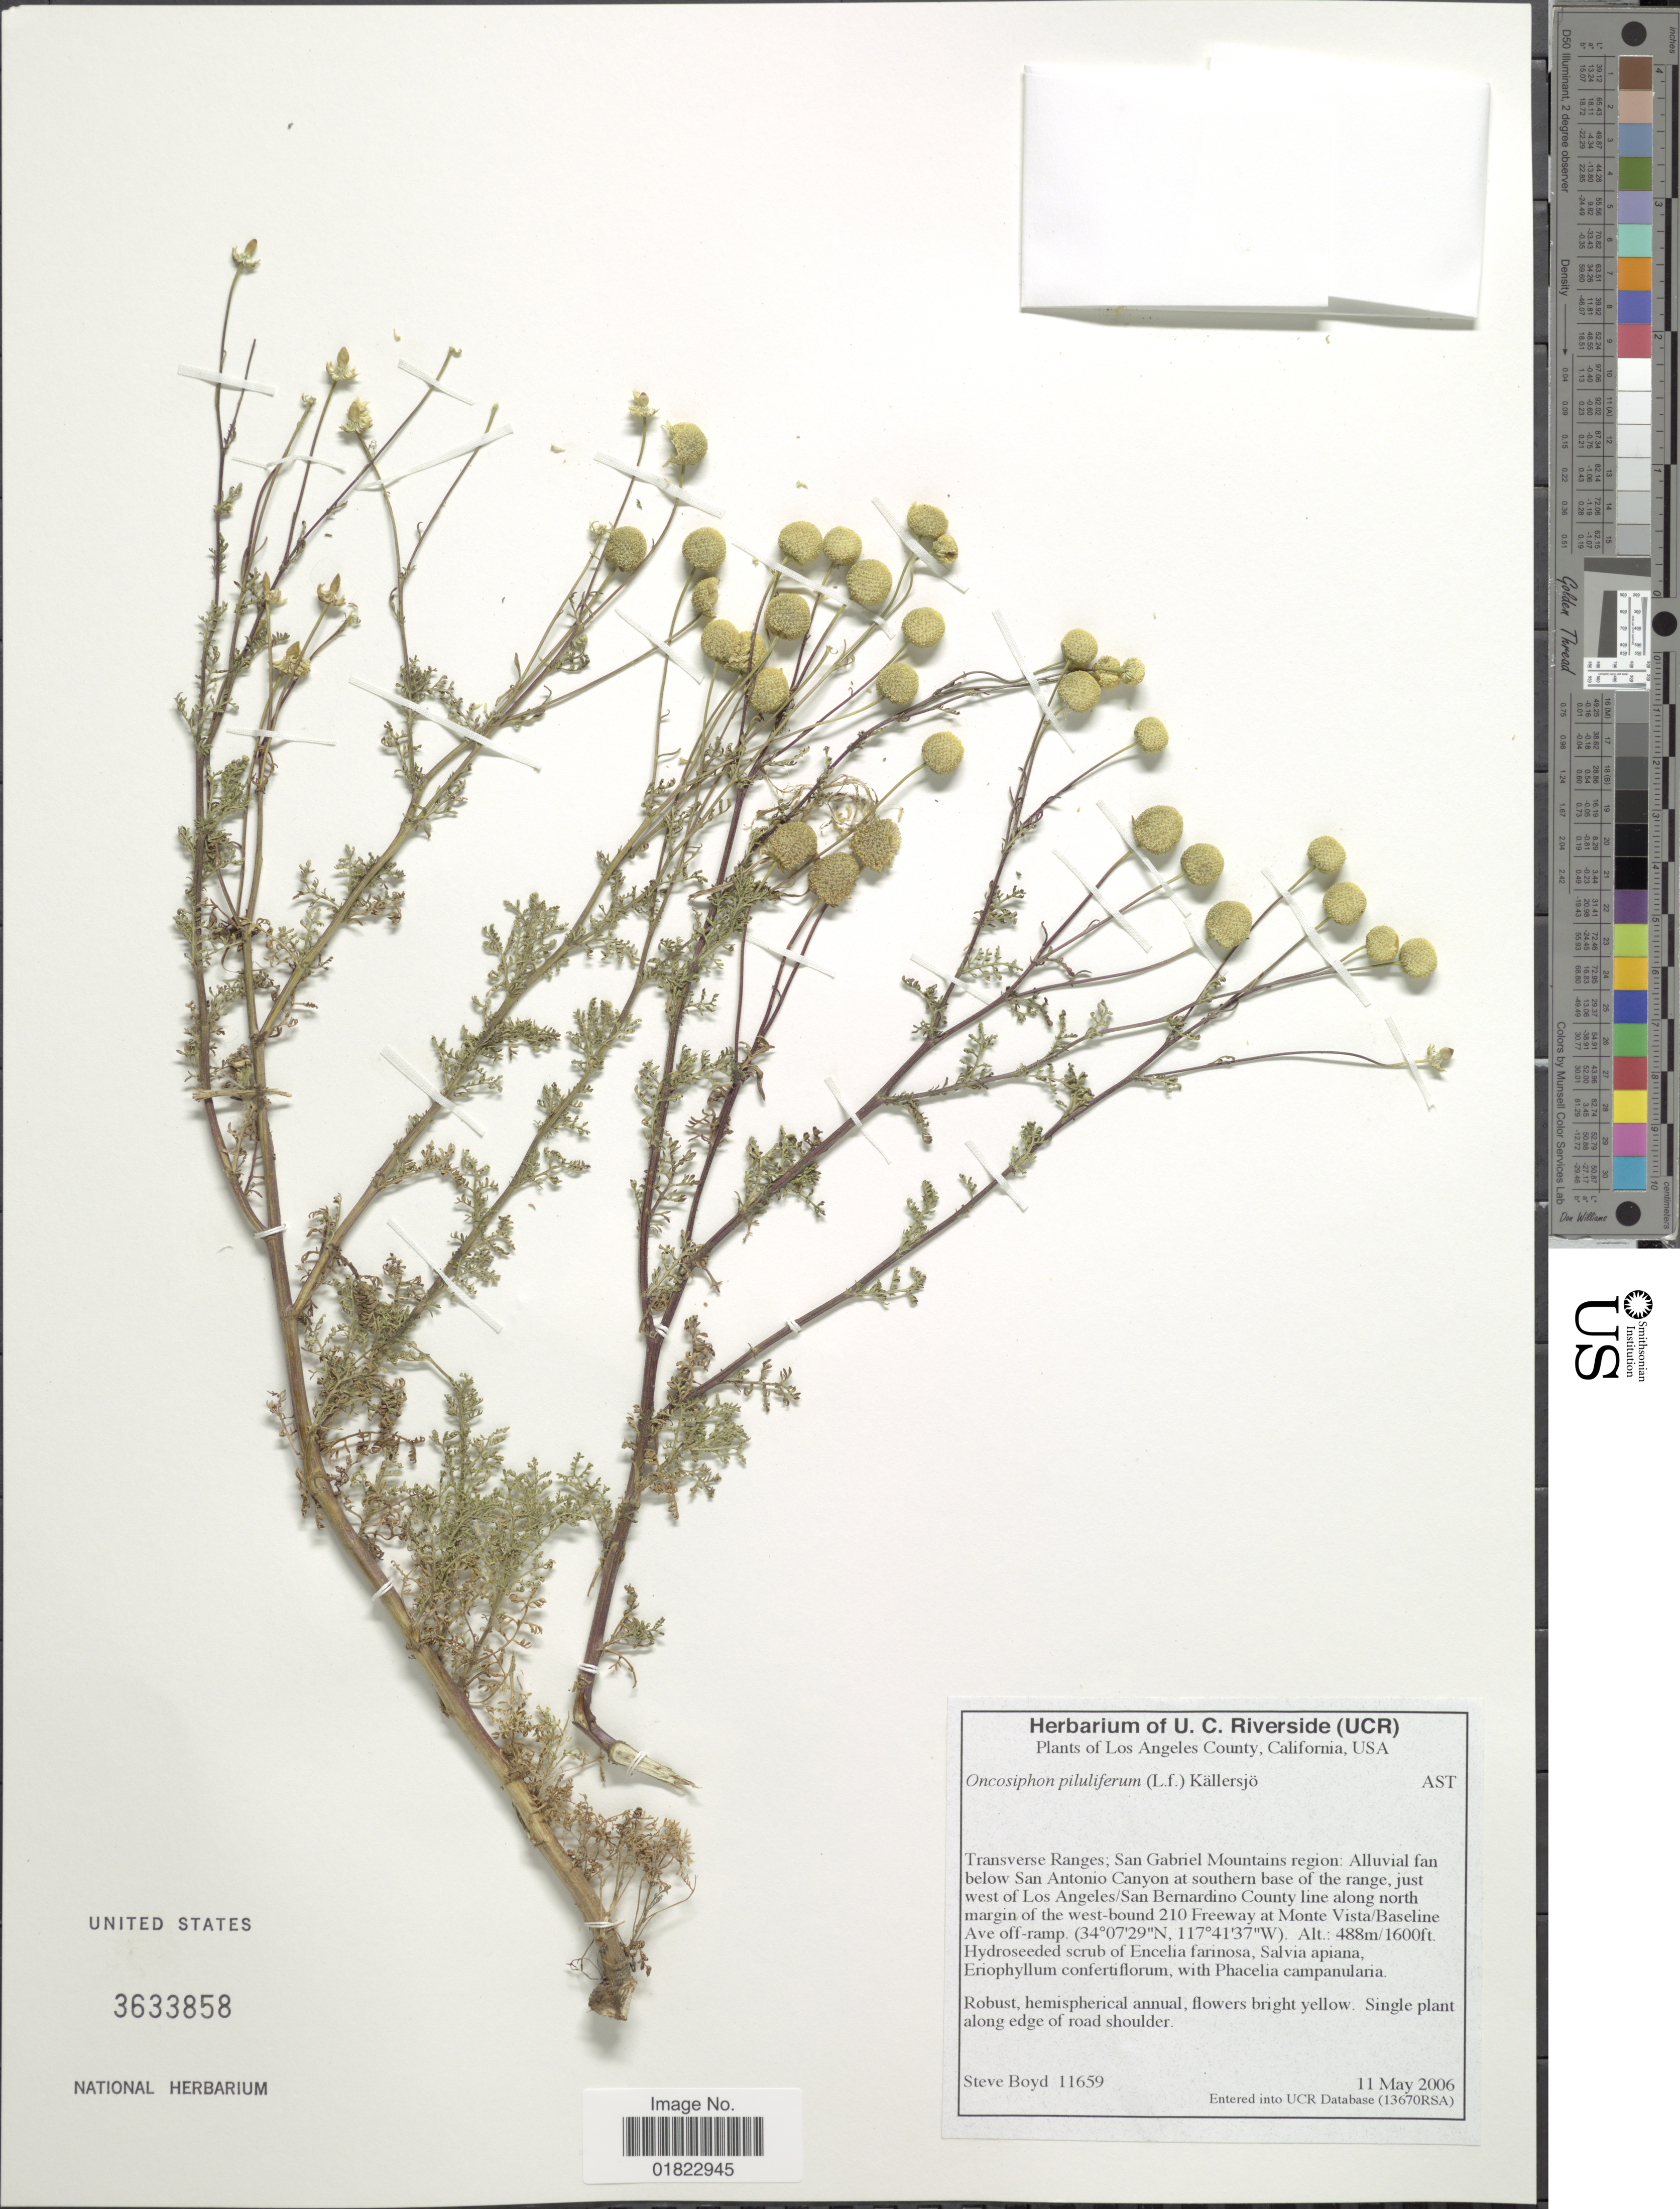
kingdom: Plantae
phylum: Tracheophyta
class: Magnoliopsida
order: Asterales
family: Asteraceae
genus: Oncosiphon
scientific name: Oncosiphon piluliferum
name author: (L. f.) Källersjö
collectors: S. Boyd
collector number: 11659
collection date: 2006-05-11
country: United States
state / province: California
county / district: Los Angeles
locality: Los Angeles County, California, USA. Transverse Ranges Gabriel Mountains region: Alluvial fan below San Antonio Canyon at southern base of the range, just west of Los Angeles/San Bernardino County line along north margin of the west-bound 210 Freeway at Monte Vista/Baseline Ave off-ramp.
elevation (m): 488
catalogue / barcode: US 3633858